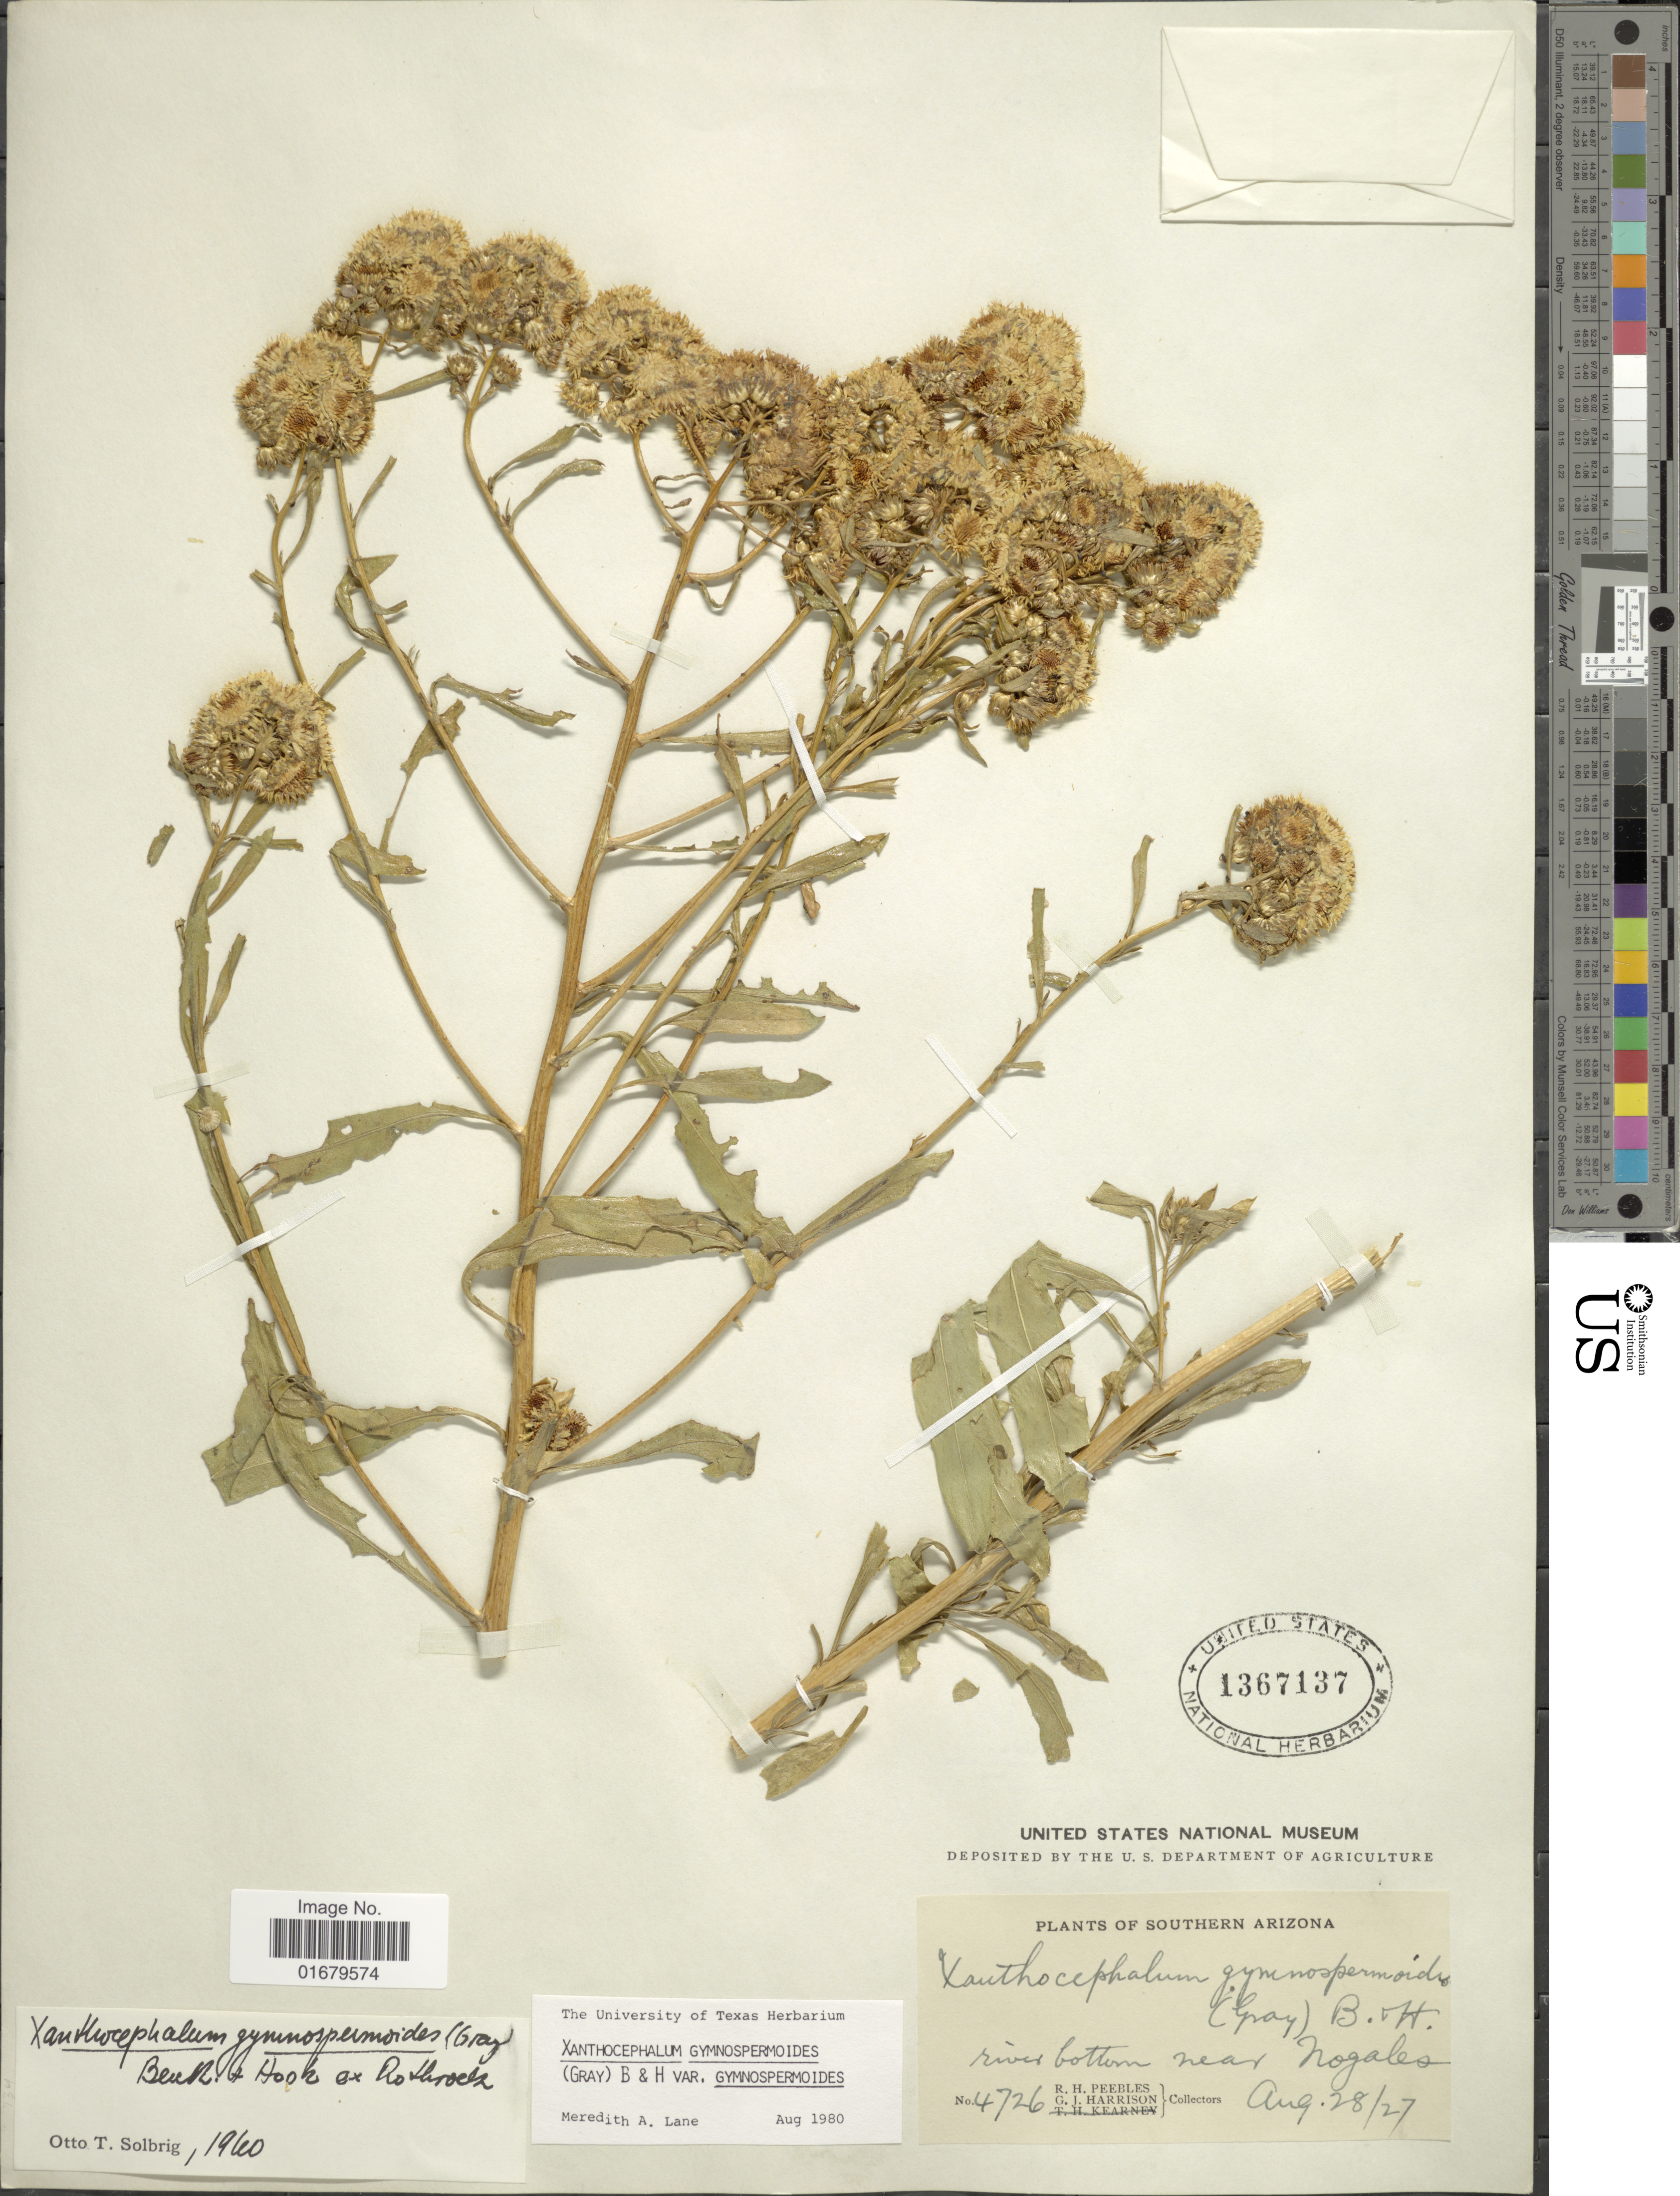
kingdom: Plantae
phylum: Tracheophyta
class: Magnoliopsida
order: Asterales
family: Asteraceae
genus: Xanthocephalum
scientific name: Xanthocephalum gymnospermoides var. gymnospermoides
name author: (A. Gray) Benth. & Hook. f.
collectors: R. H. Peebles & G. J. Harrison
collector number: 4726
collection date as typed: Transcribed d/m/y: 28/8/27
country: United States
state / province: Arizona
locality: Southern Arizona, river bottom near Nogales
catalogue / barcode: US 1367137